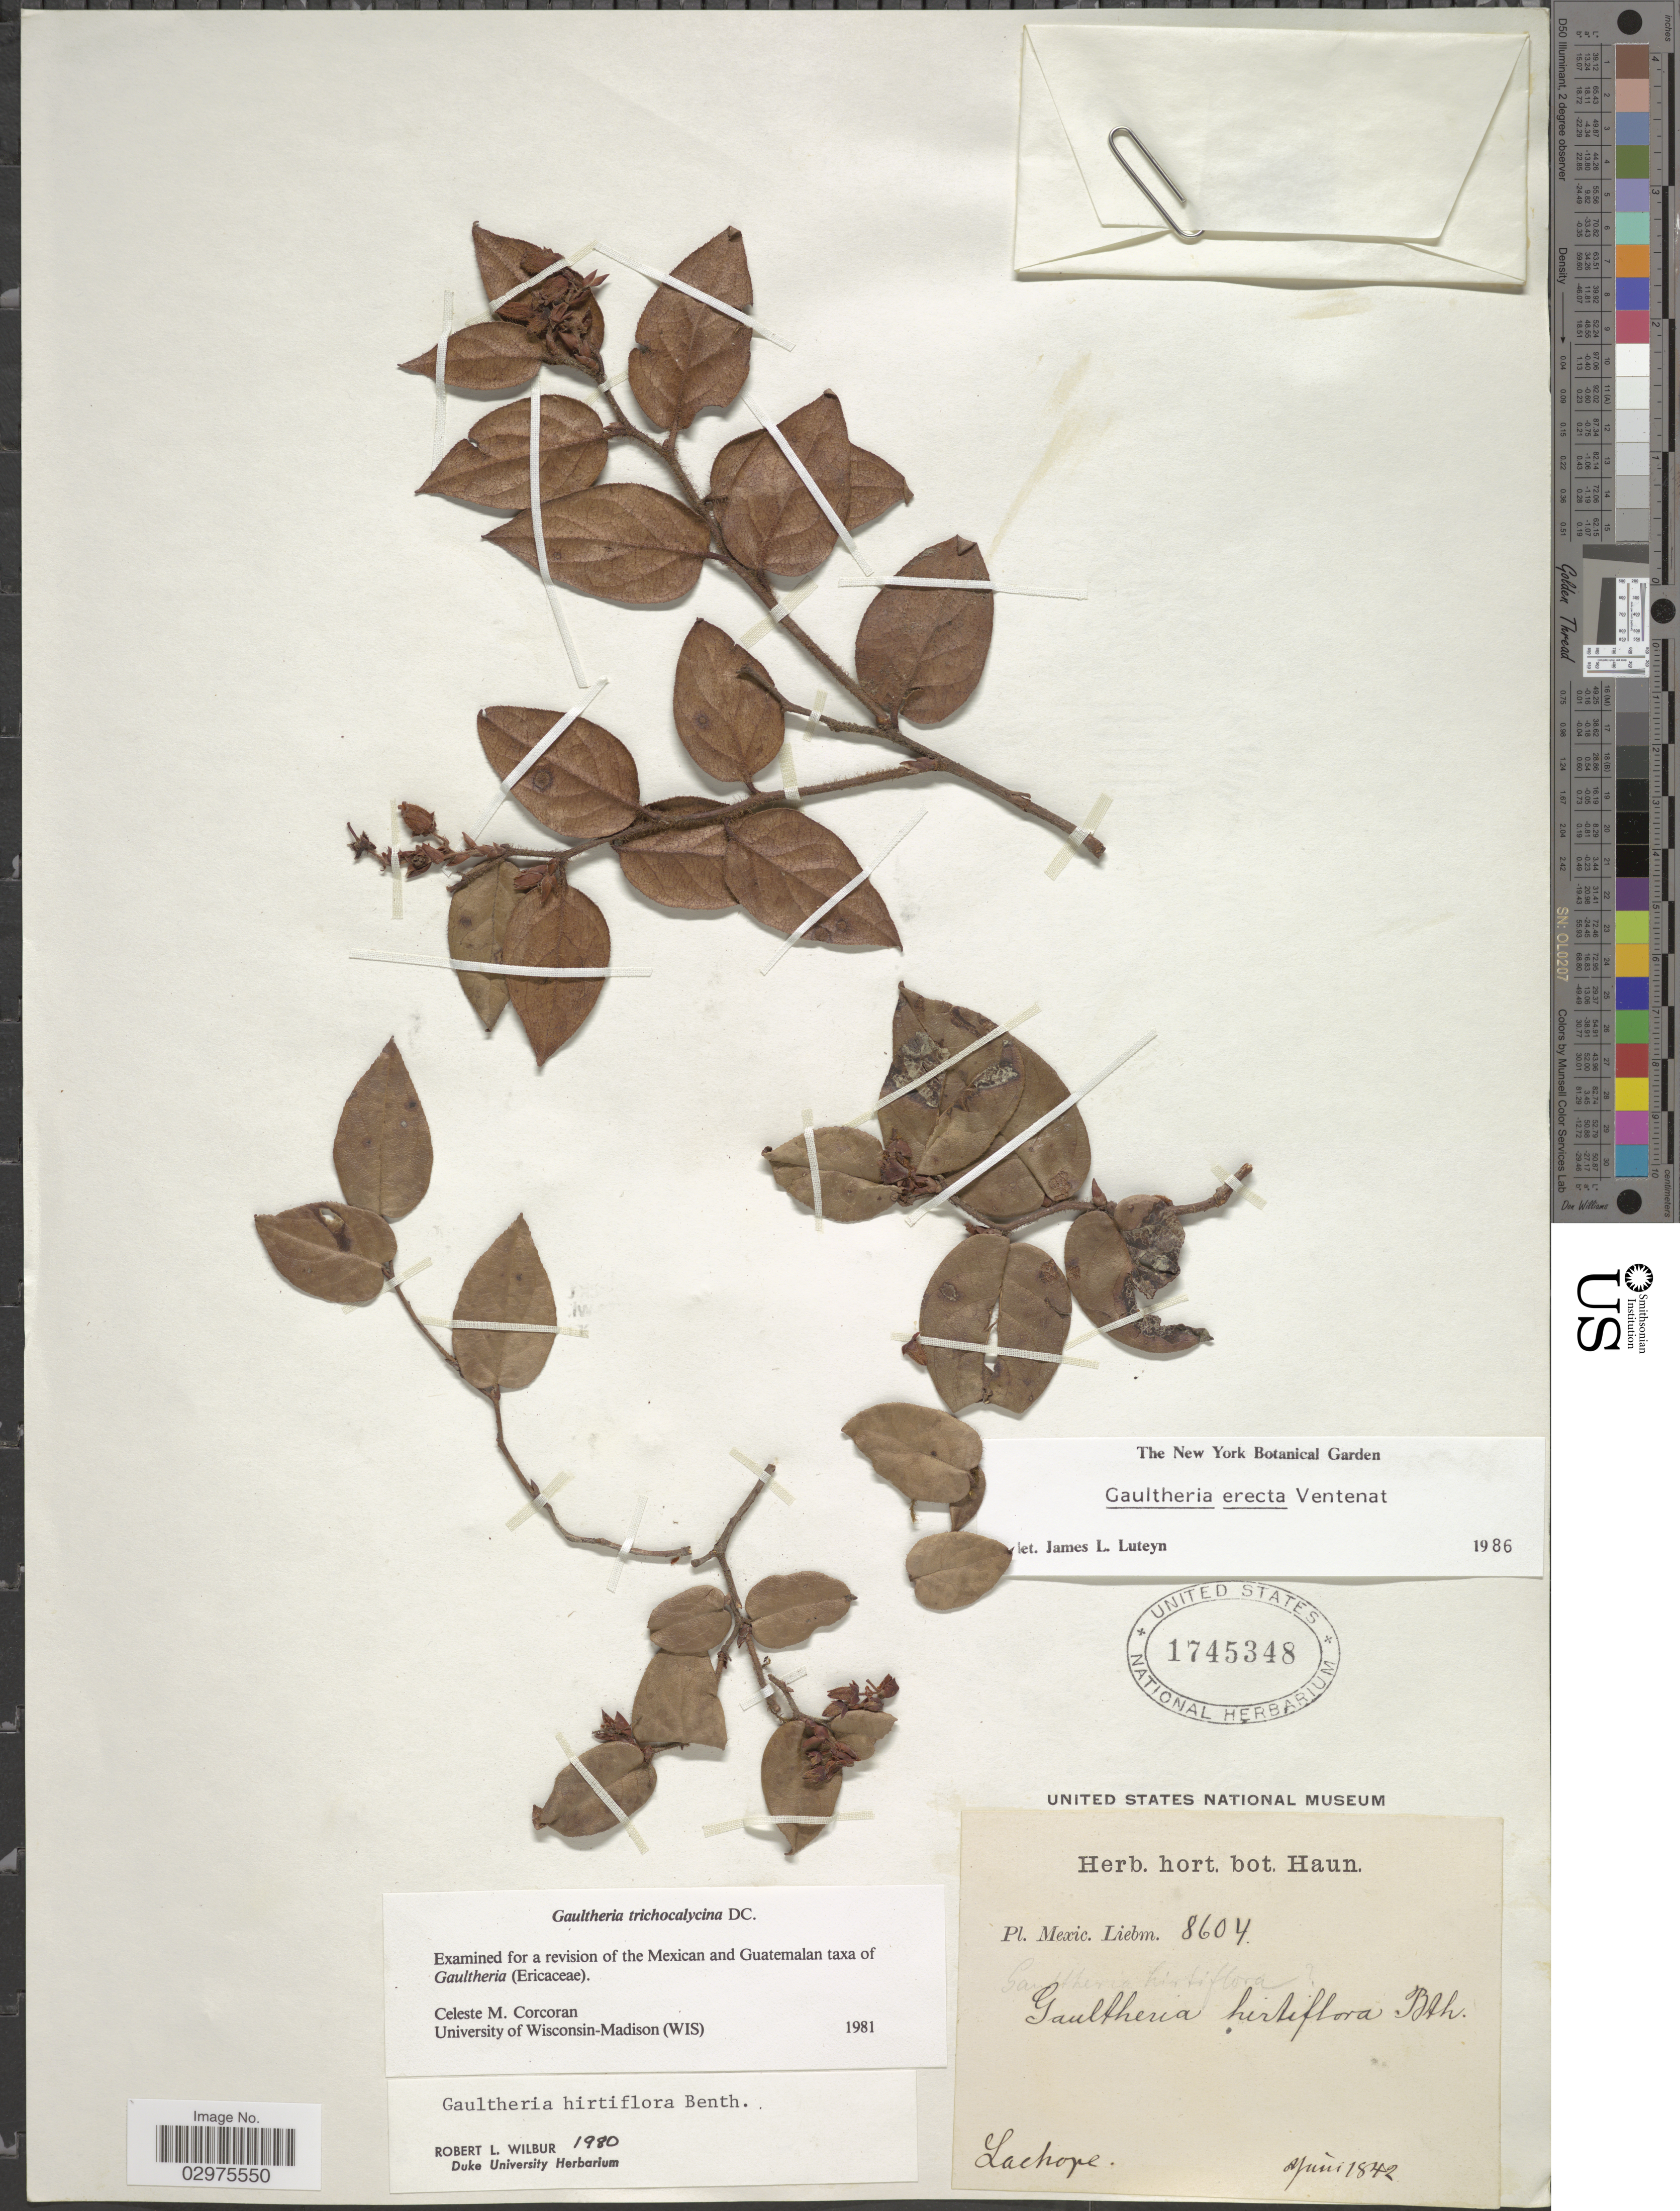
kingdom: Plantae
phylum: Tracheophyta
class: Magnoliopsida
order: Ericales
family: Ericaceae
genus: Gaultheria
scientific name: Gaultheria erecta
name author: Vent.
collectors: Liebm.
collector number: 8604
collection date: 1842-06-04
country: Mexico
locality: Mexic. Lachope.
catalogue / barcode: US 1745348